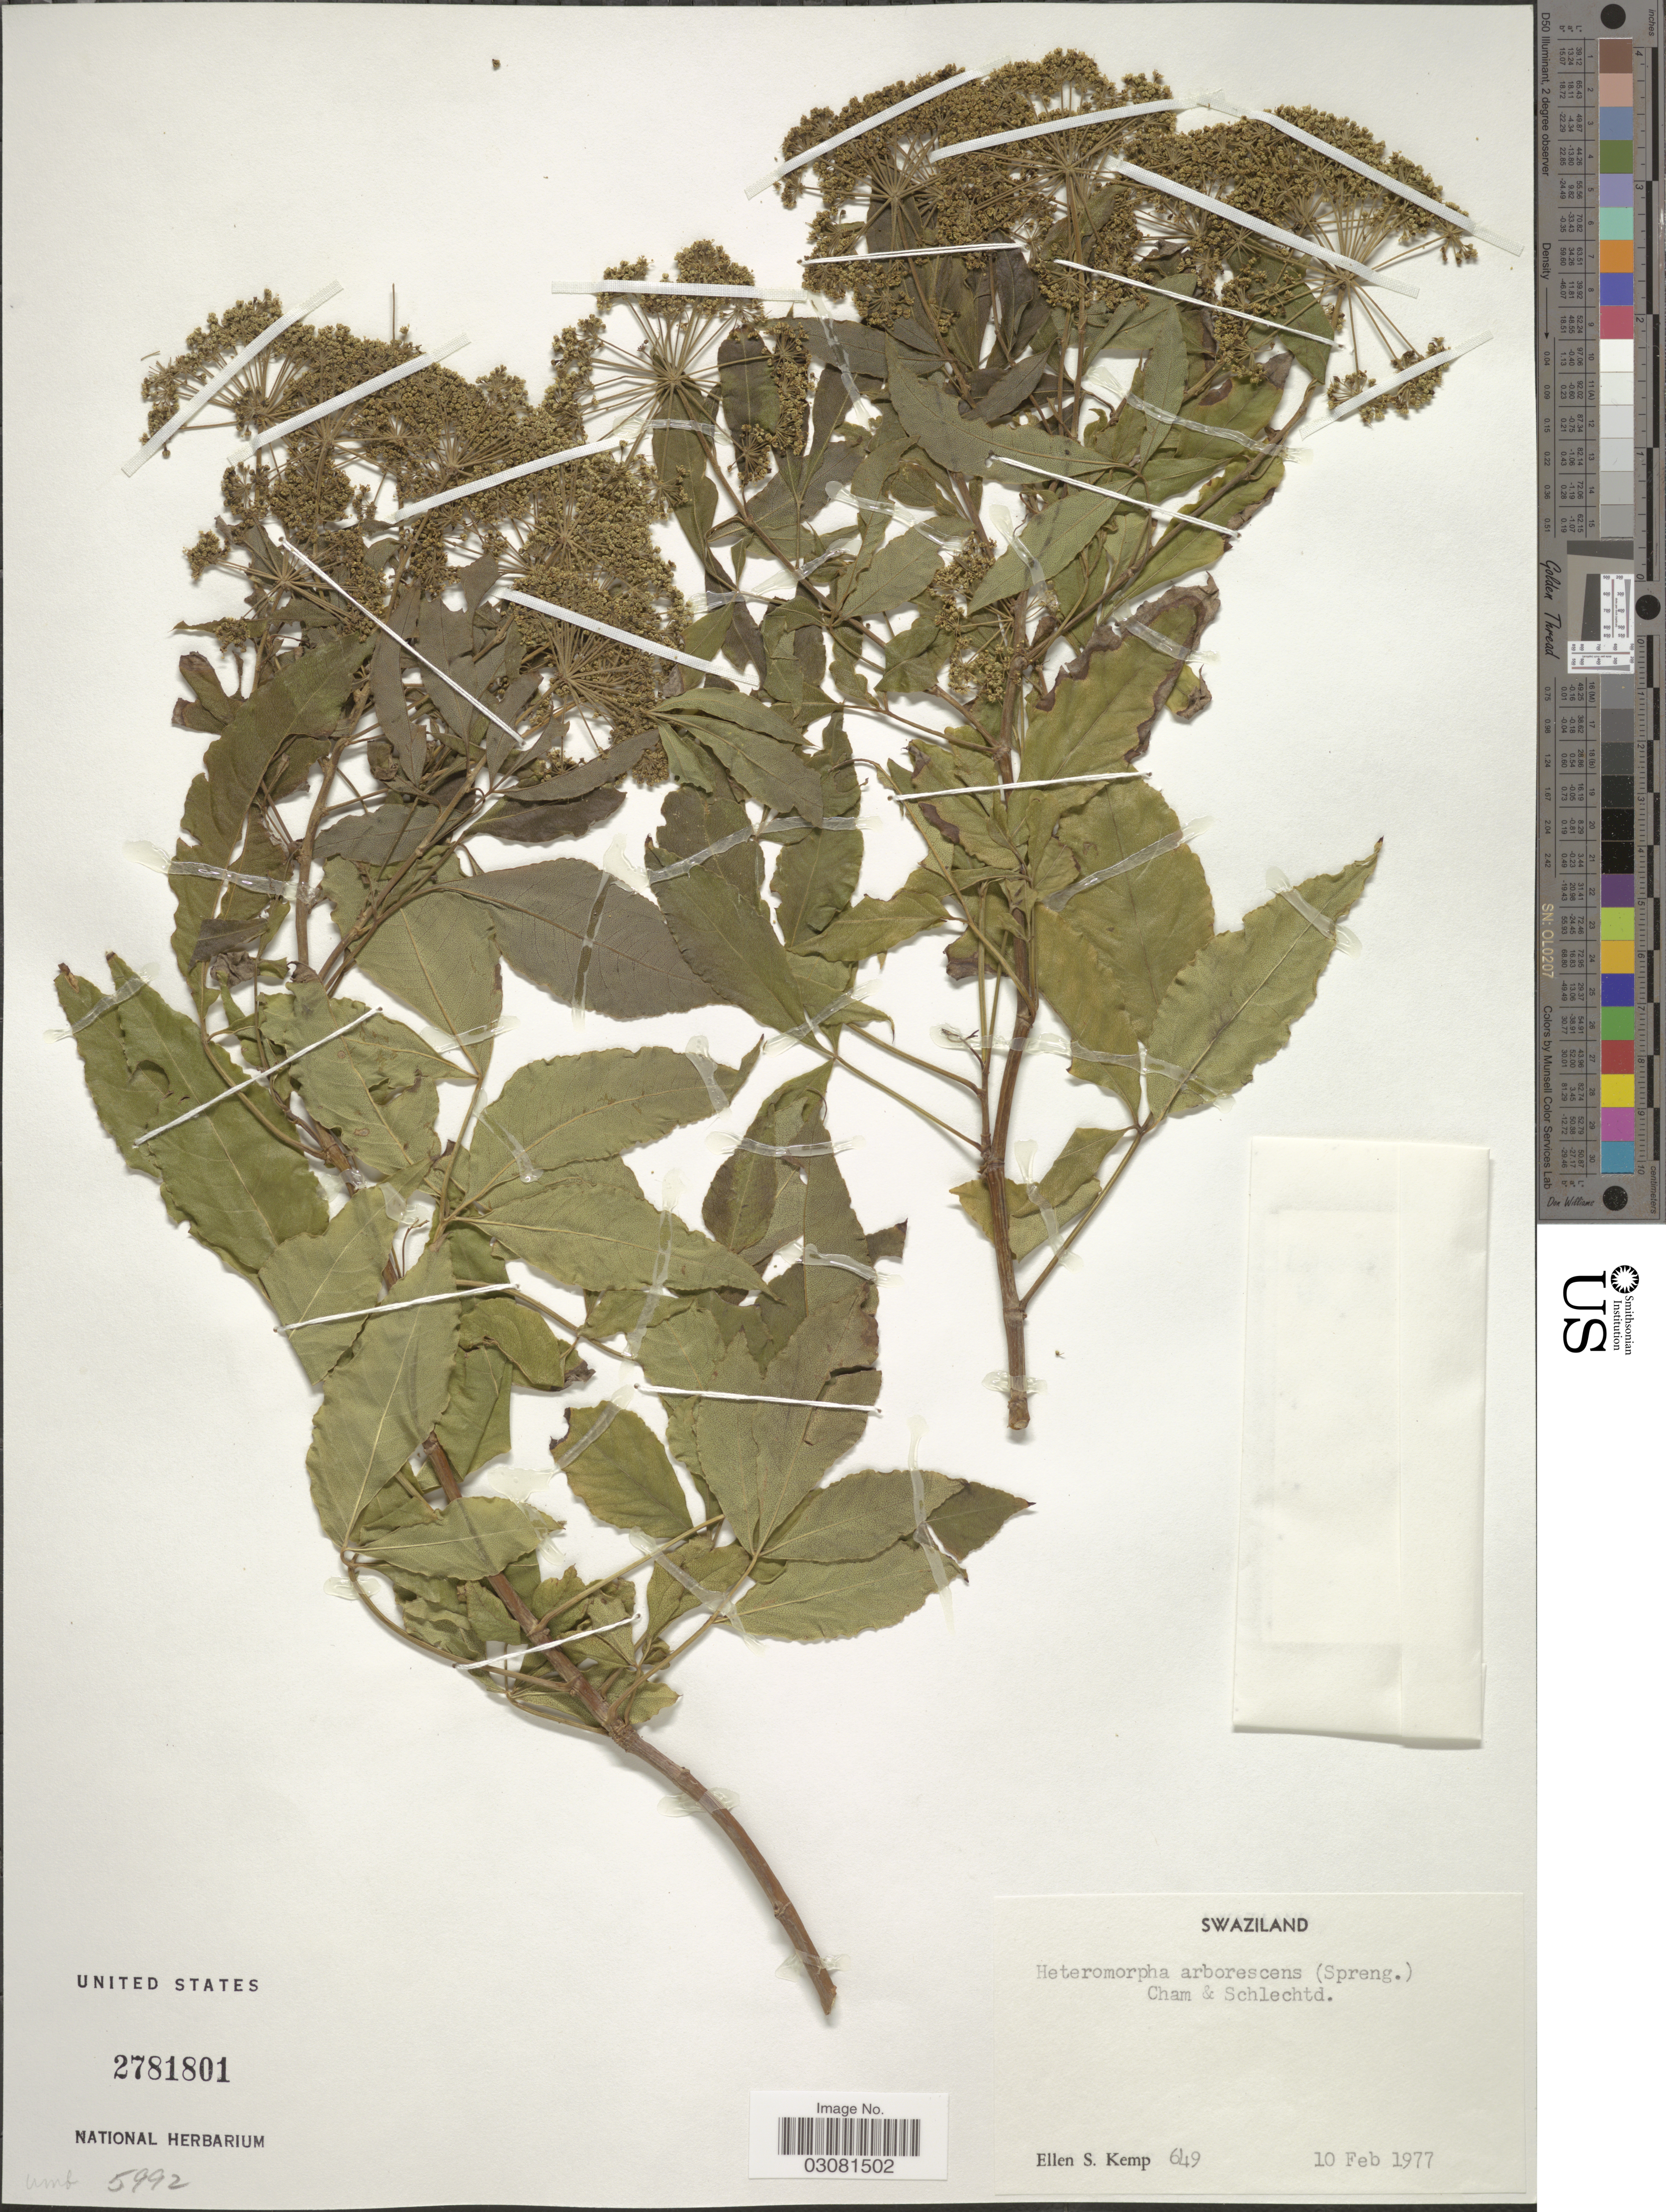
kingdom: Plantae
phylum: Tracheophyta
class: Magnoliopsida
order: Apiales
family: Apiaceae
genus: Heteromorpha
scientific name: Heteromorpha arborescens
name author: Cham. & Schltdl.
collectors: E. S. Kemp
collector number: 649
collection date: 1977-02-10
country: Eswatini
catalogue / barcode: US 2781801